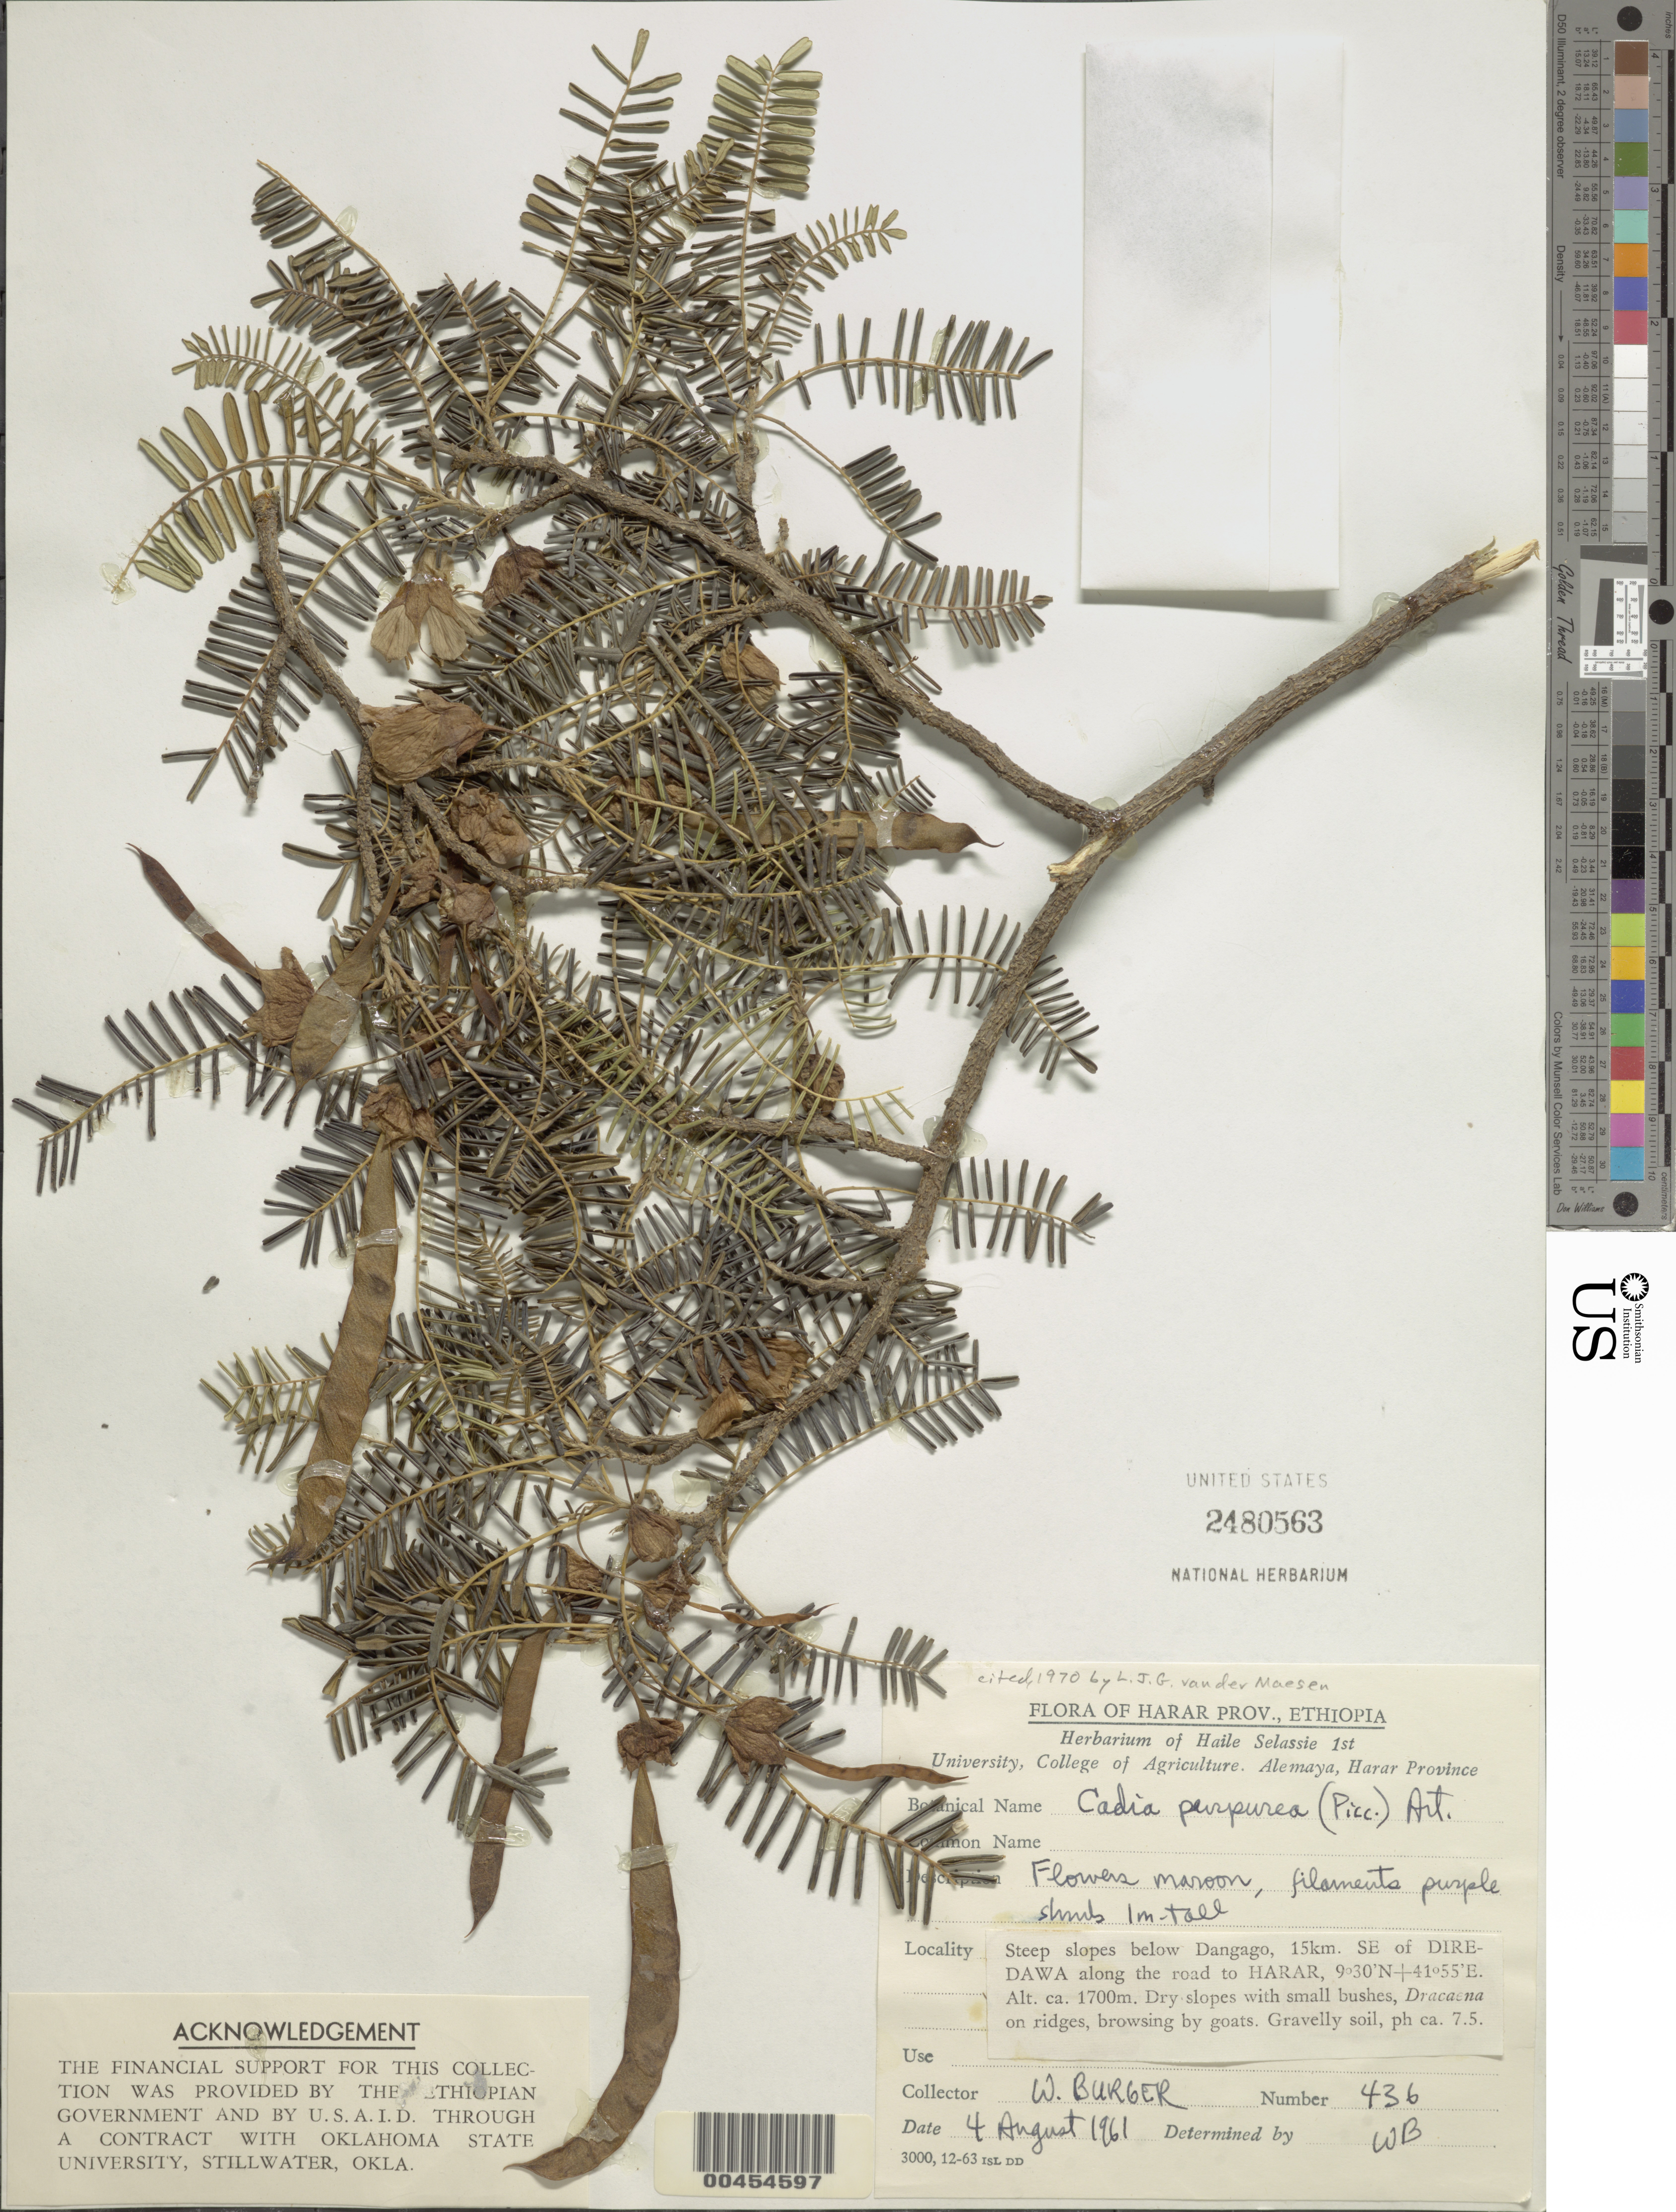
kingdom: Plantae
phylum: Tracheophyta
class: Magnoliopsida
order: Fabales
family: Fabaceae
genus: Cadia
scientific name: Cadia purpurea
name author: (Piccioli) Aiton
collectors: W. Burger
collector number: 436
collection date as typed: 04 Aug 1961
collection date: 1961-08-04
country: Ethiopia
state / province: Dire Dawa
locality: Dangago, below; 15 km se of diredawa along rd to harar hwy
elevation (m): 1700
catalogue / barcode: US 2480563